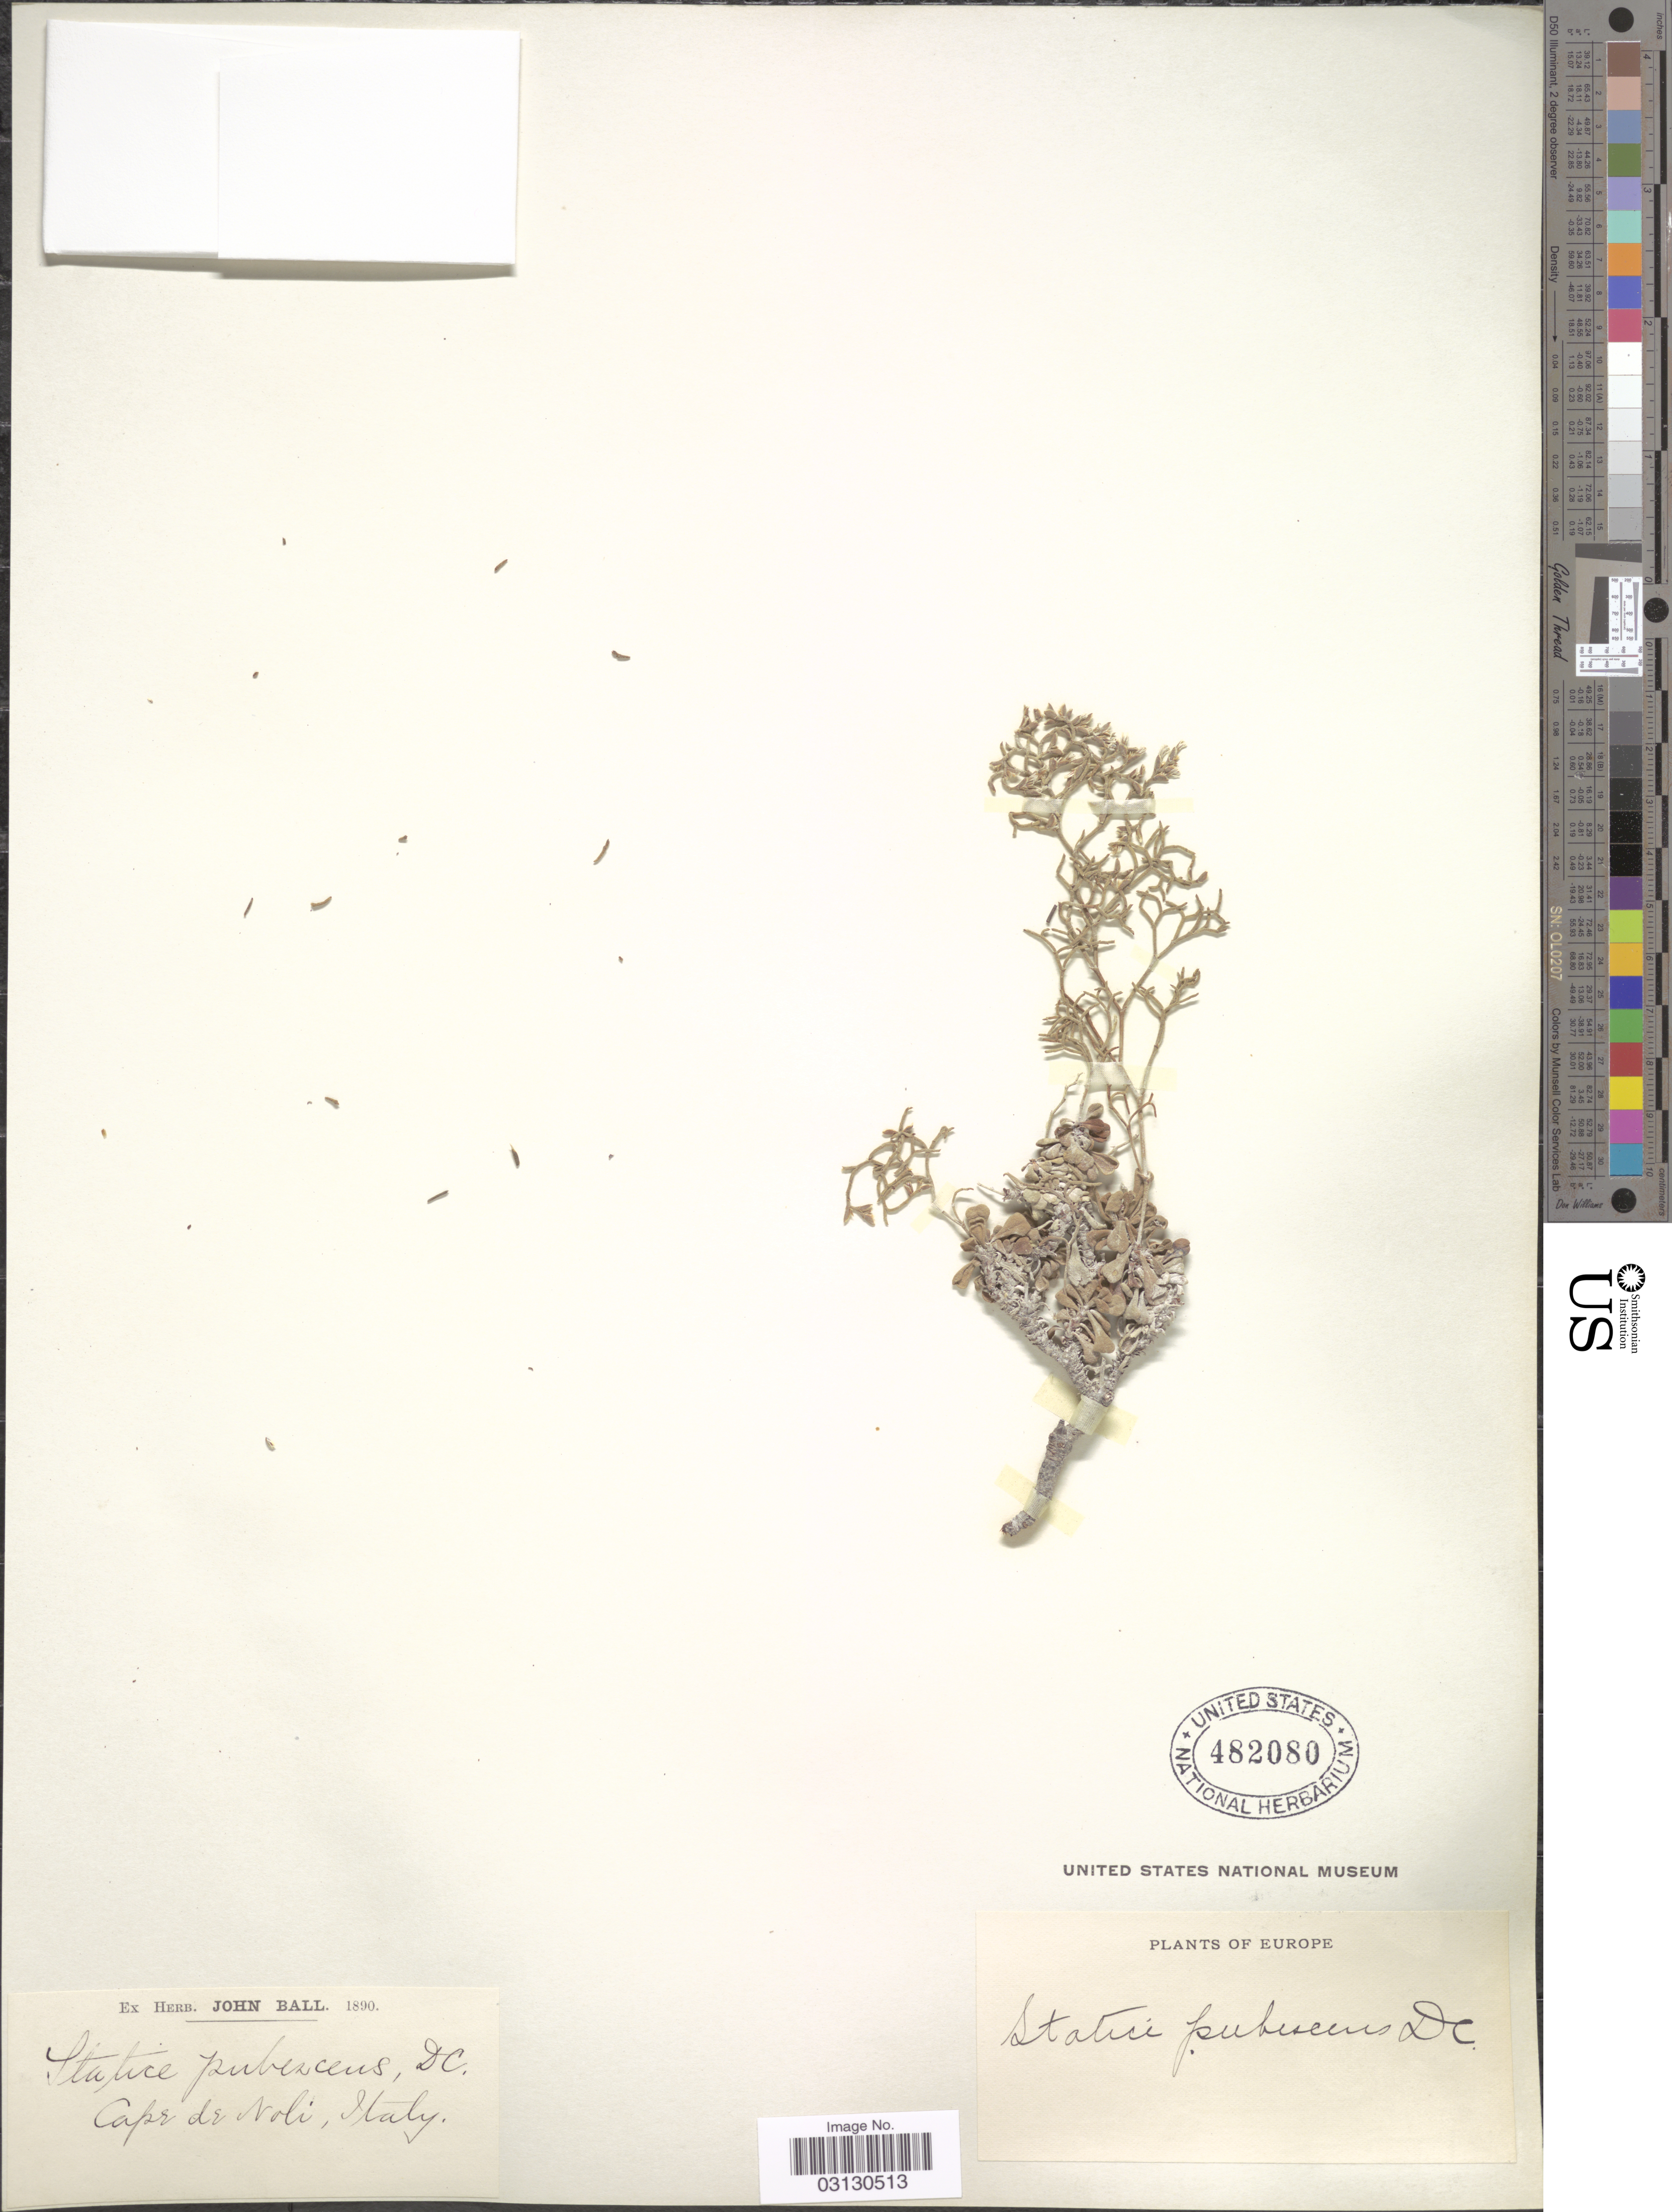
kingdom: Plantae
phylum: Tracheophyta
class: Magnoliopsida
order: Caryophyllales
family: Plumbaginaceae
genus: Limonium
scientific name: Limonium cordatum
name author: (L.) Mill.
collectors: ex herb. John Ball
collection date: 1890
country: Italy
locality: Cape de Noli.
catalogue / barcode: US 482080